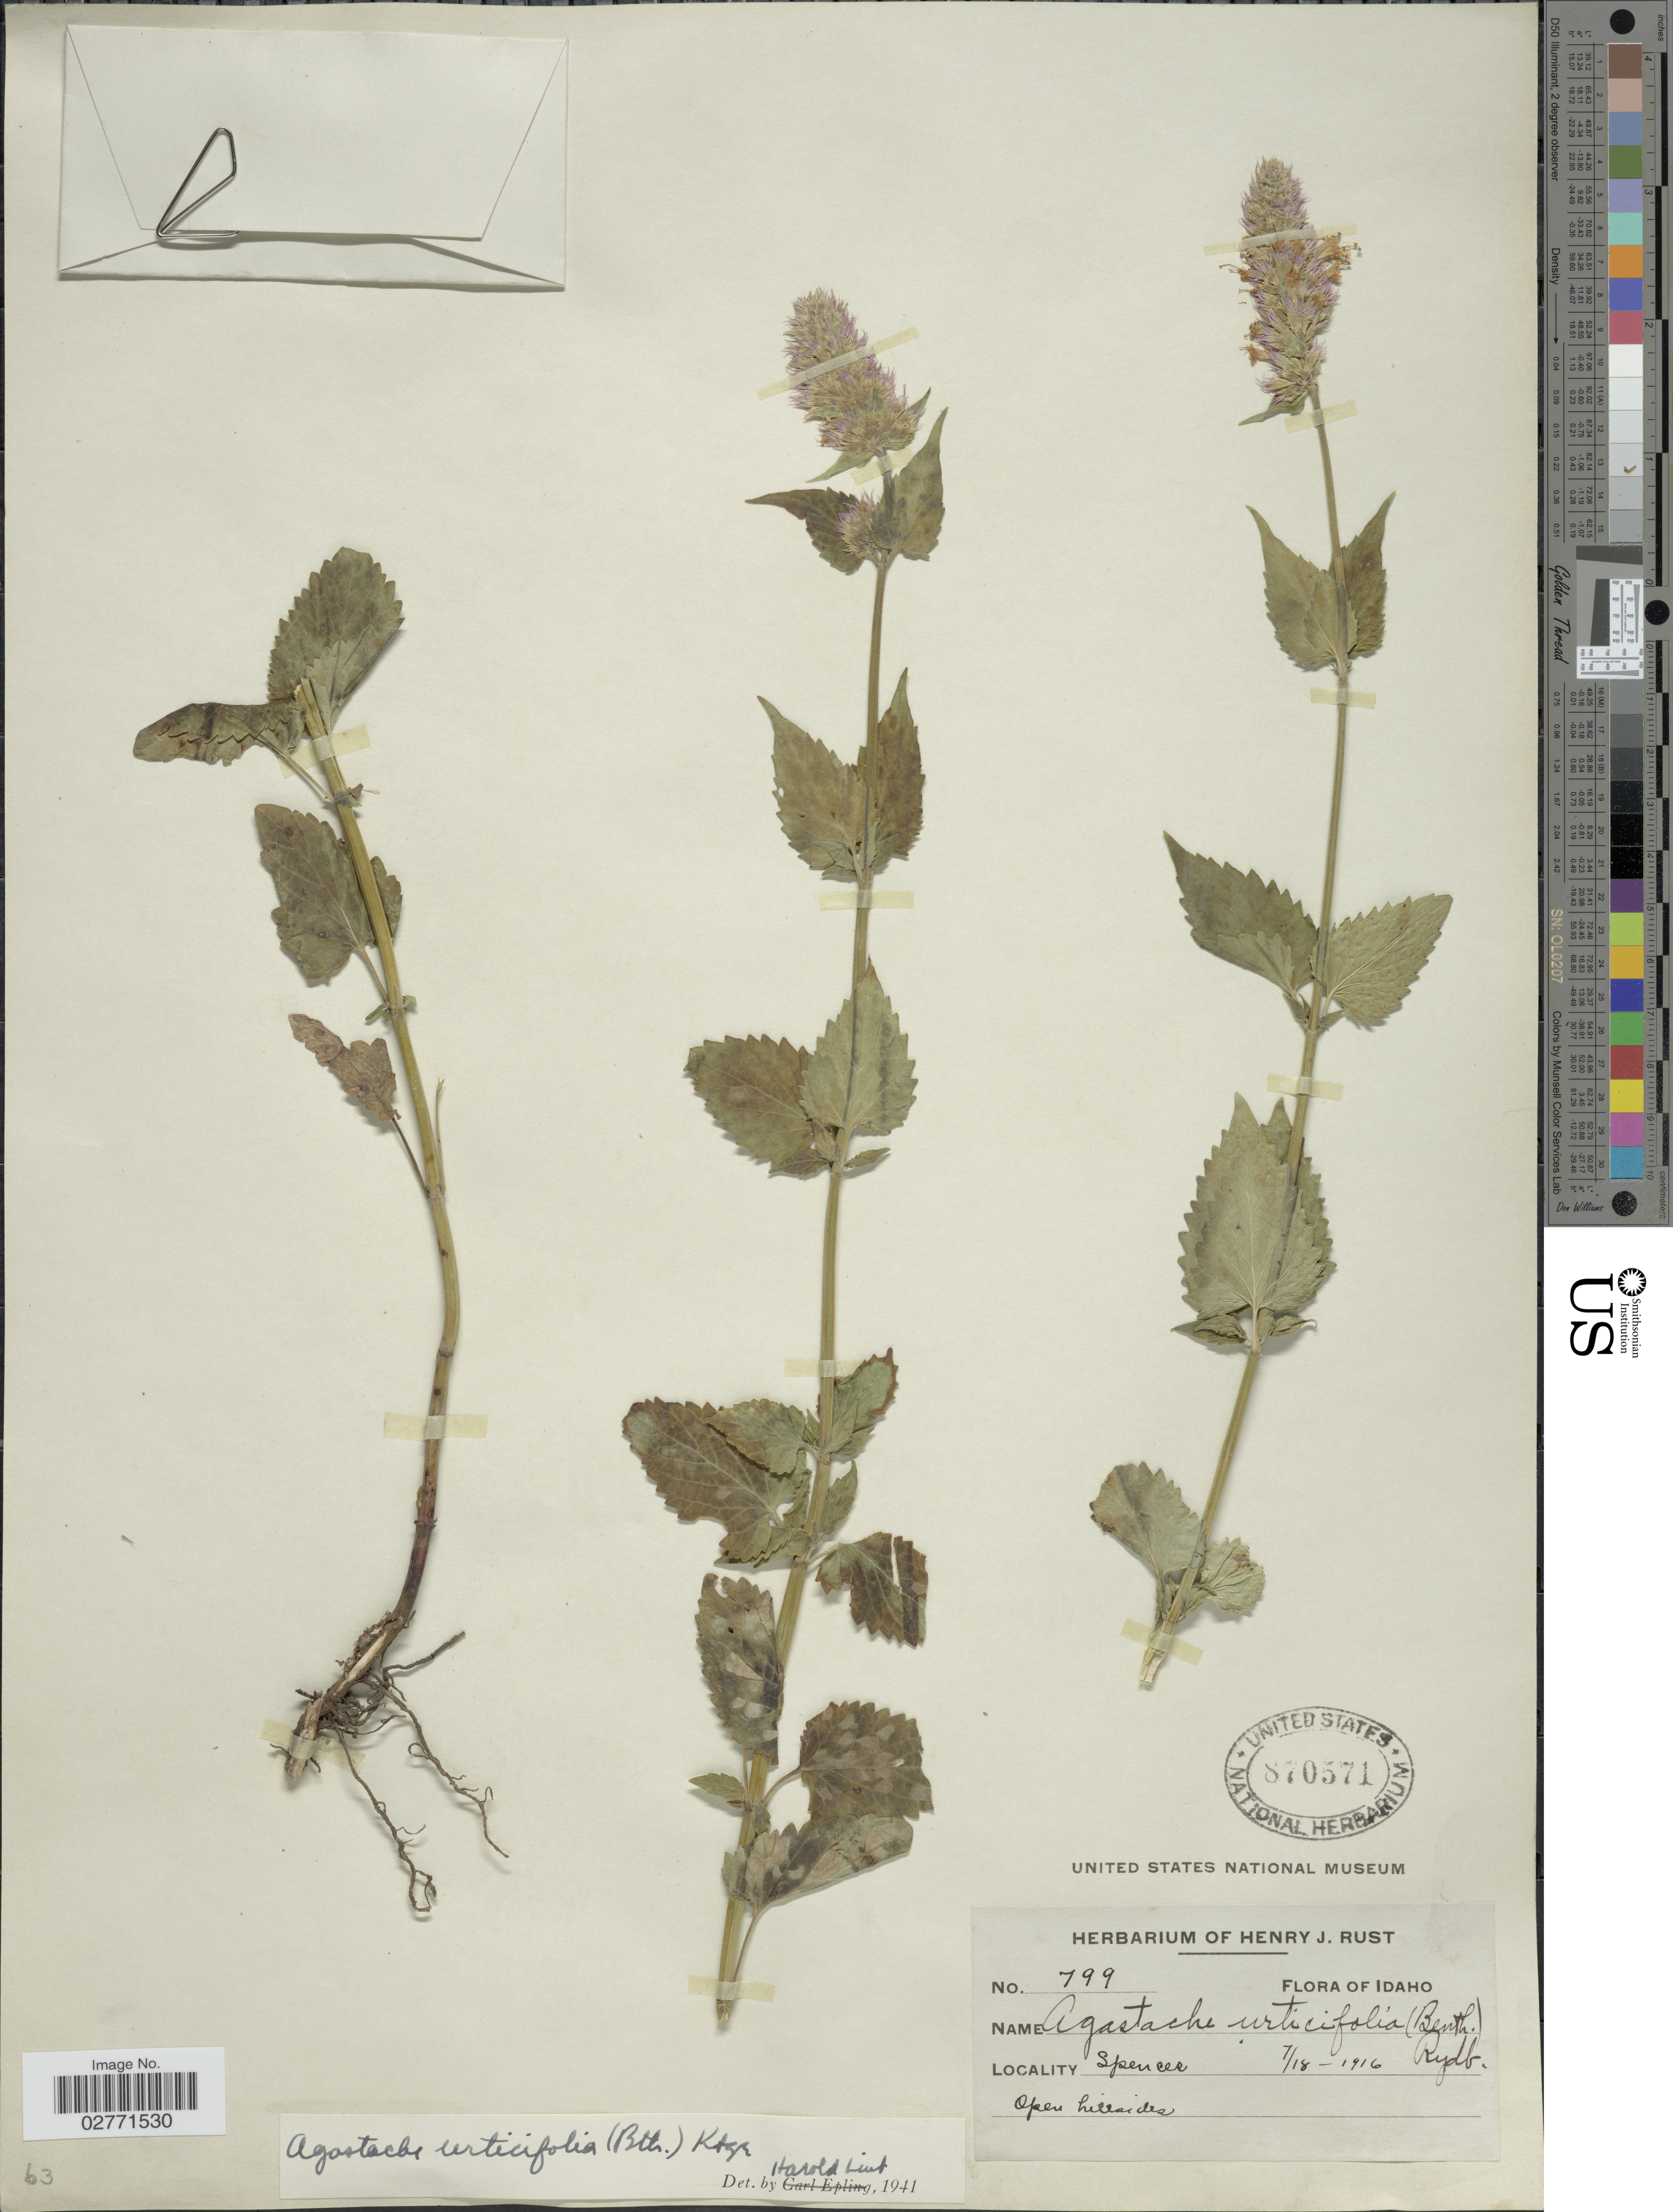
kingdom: Plantae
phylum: Tracheophyta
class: Magnoliopsida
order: Lamiales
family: Lamiaceae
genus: Agastache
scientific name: Agastache urticifolia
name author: (Benth.) Kuntze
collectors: ex herb. Henry J. Rust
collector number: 799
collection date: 1916-07-18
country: United States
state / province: Idaho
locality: Spencer.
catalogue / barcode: US 870571